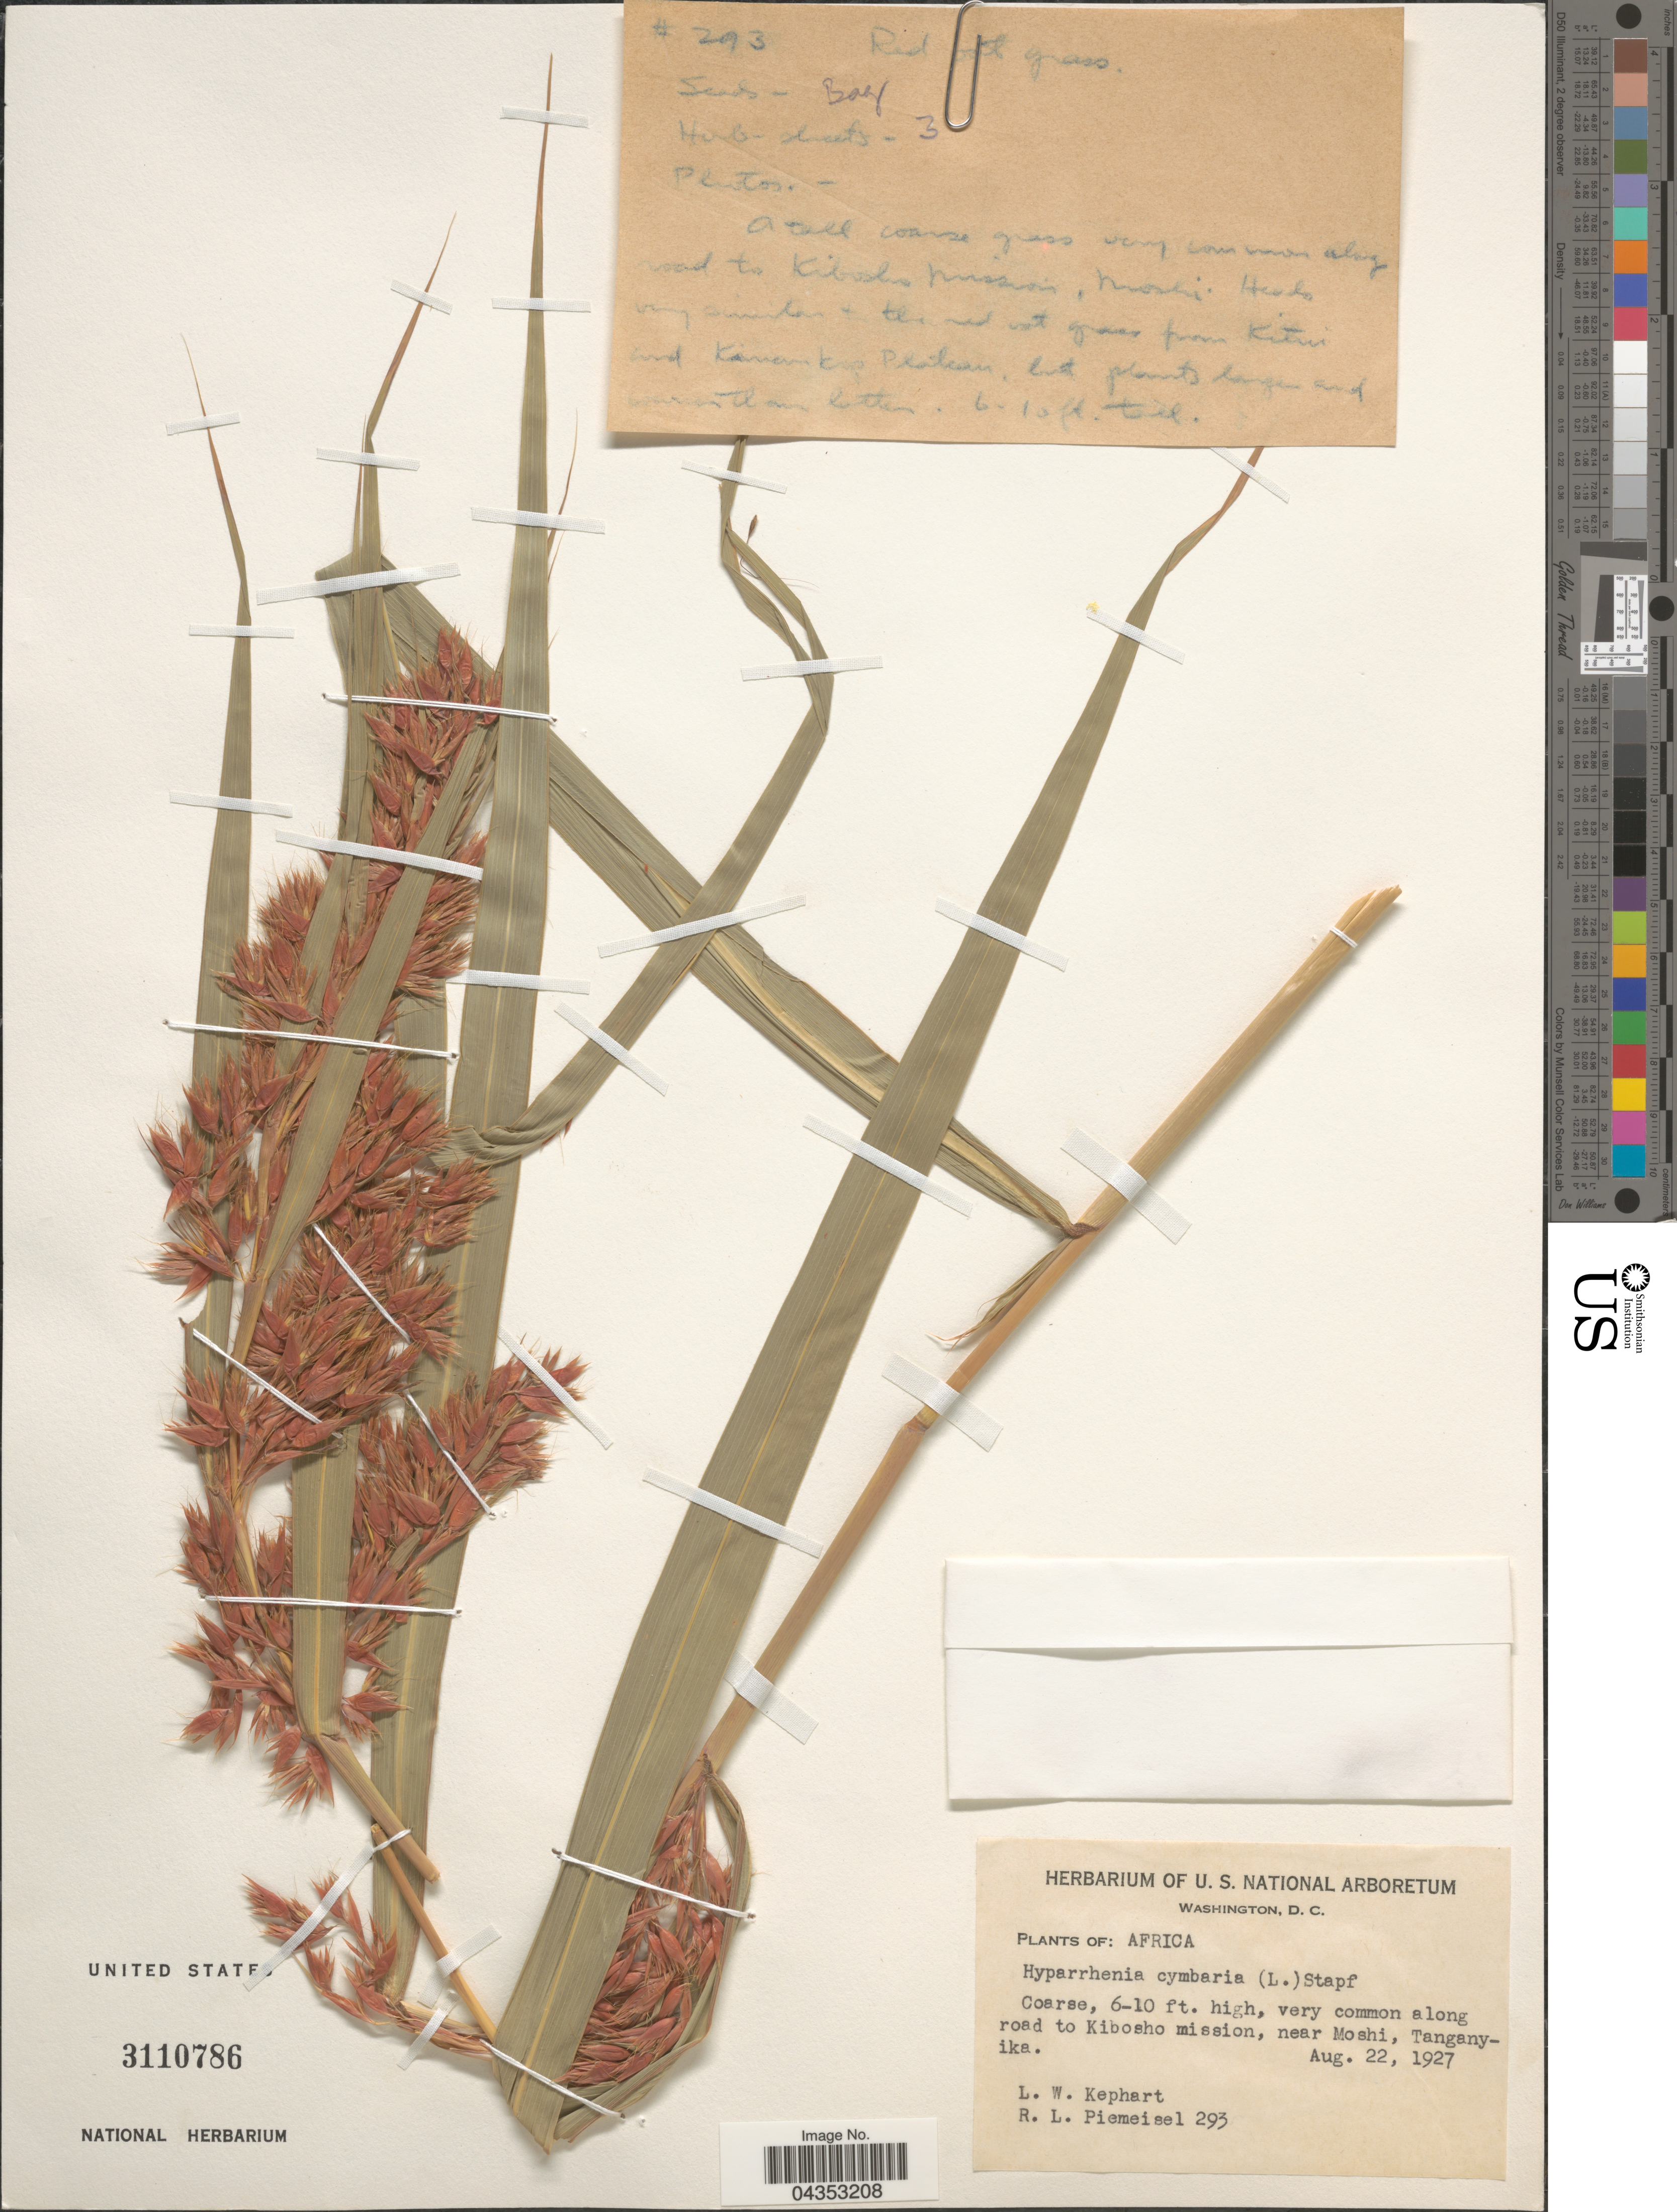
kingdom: Plantae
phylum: Tracheophyta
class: Liliopsida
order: Poales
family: Poaceae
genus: Hyparrhenia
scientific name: Hyparrhenia cymbaria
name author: (L.) Stapf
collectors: L. W. Kephart & R. L. Piemeisel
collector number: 293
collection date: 1927-08-22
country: Tanzania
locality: Very common along road to Kibosho mission, near Moshi, Tanganyika.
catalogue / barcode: US 3110786